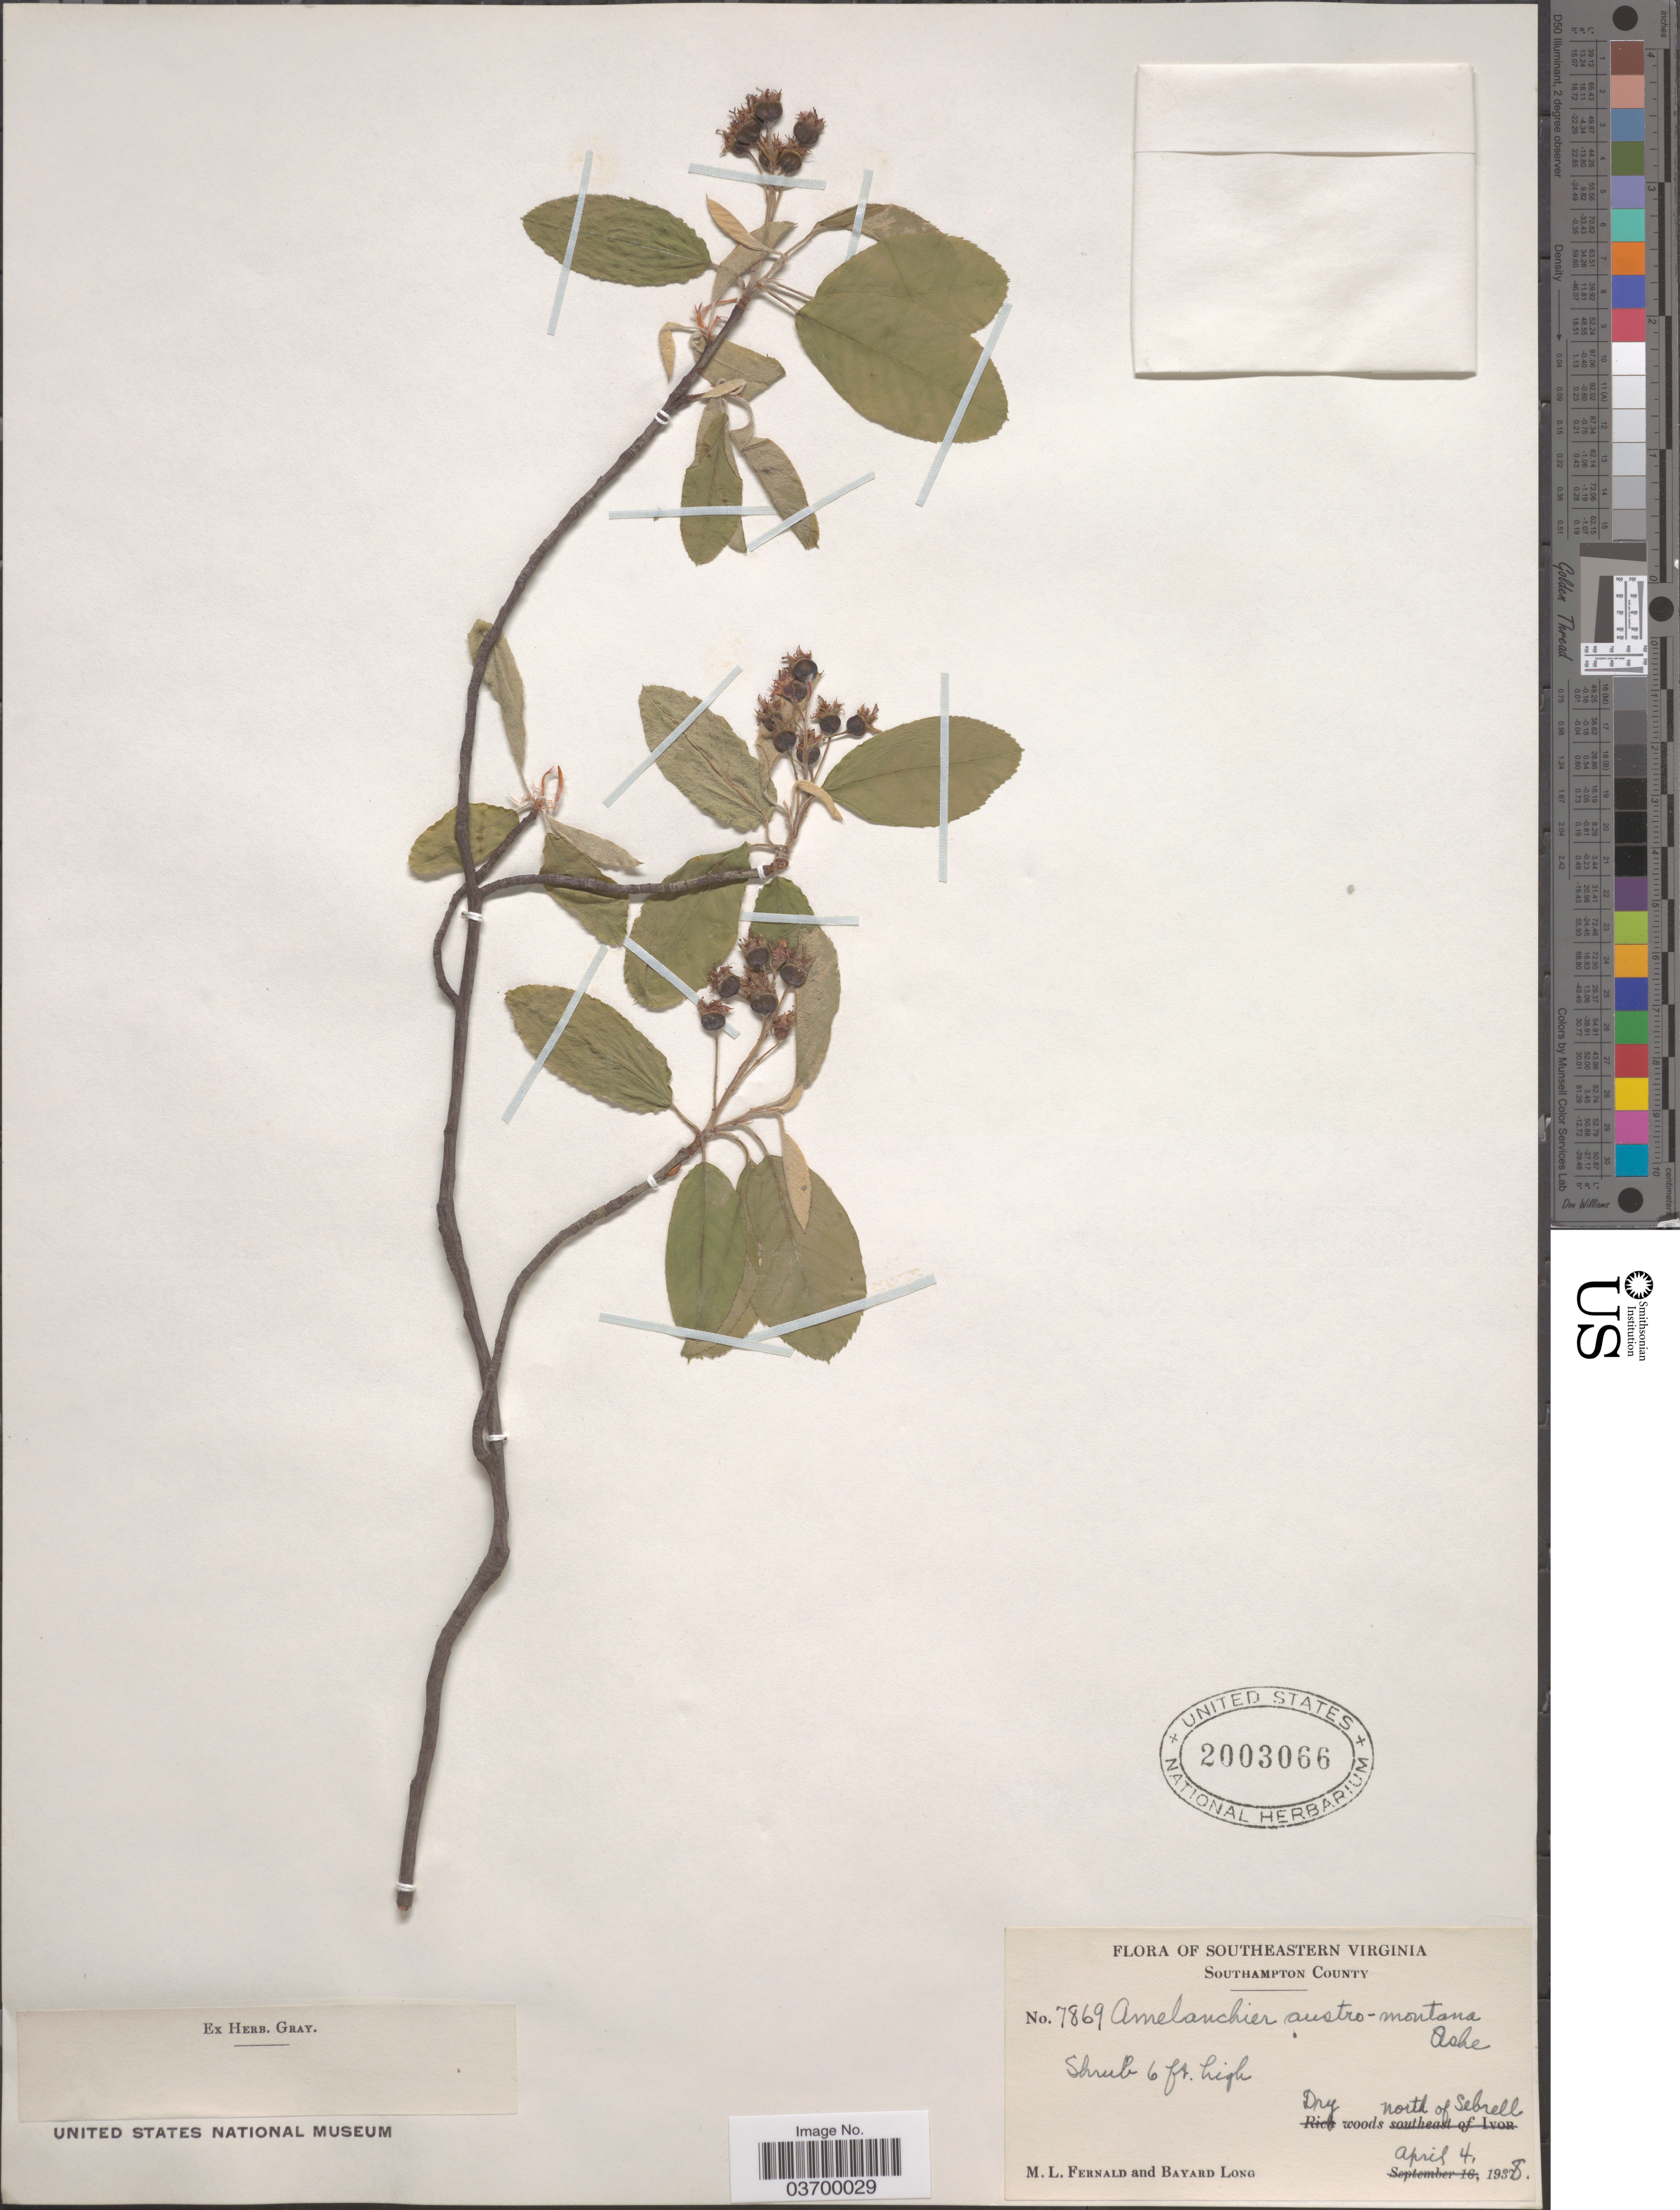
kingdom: Plantae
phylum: Tracheophyta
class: Magnoliopsida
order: Rosales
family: Rosaceae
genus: Amelanchier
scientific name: Amelanchier austromontana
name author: Ashe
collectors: M. L. Fernald & B. Long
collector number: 7869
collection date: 1938-04-04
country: United States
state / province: Virginia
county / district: Southampton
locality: Southeastern Virginia. Southampton County. Dry woods north of Sebrell.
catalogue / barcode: US 2003066